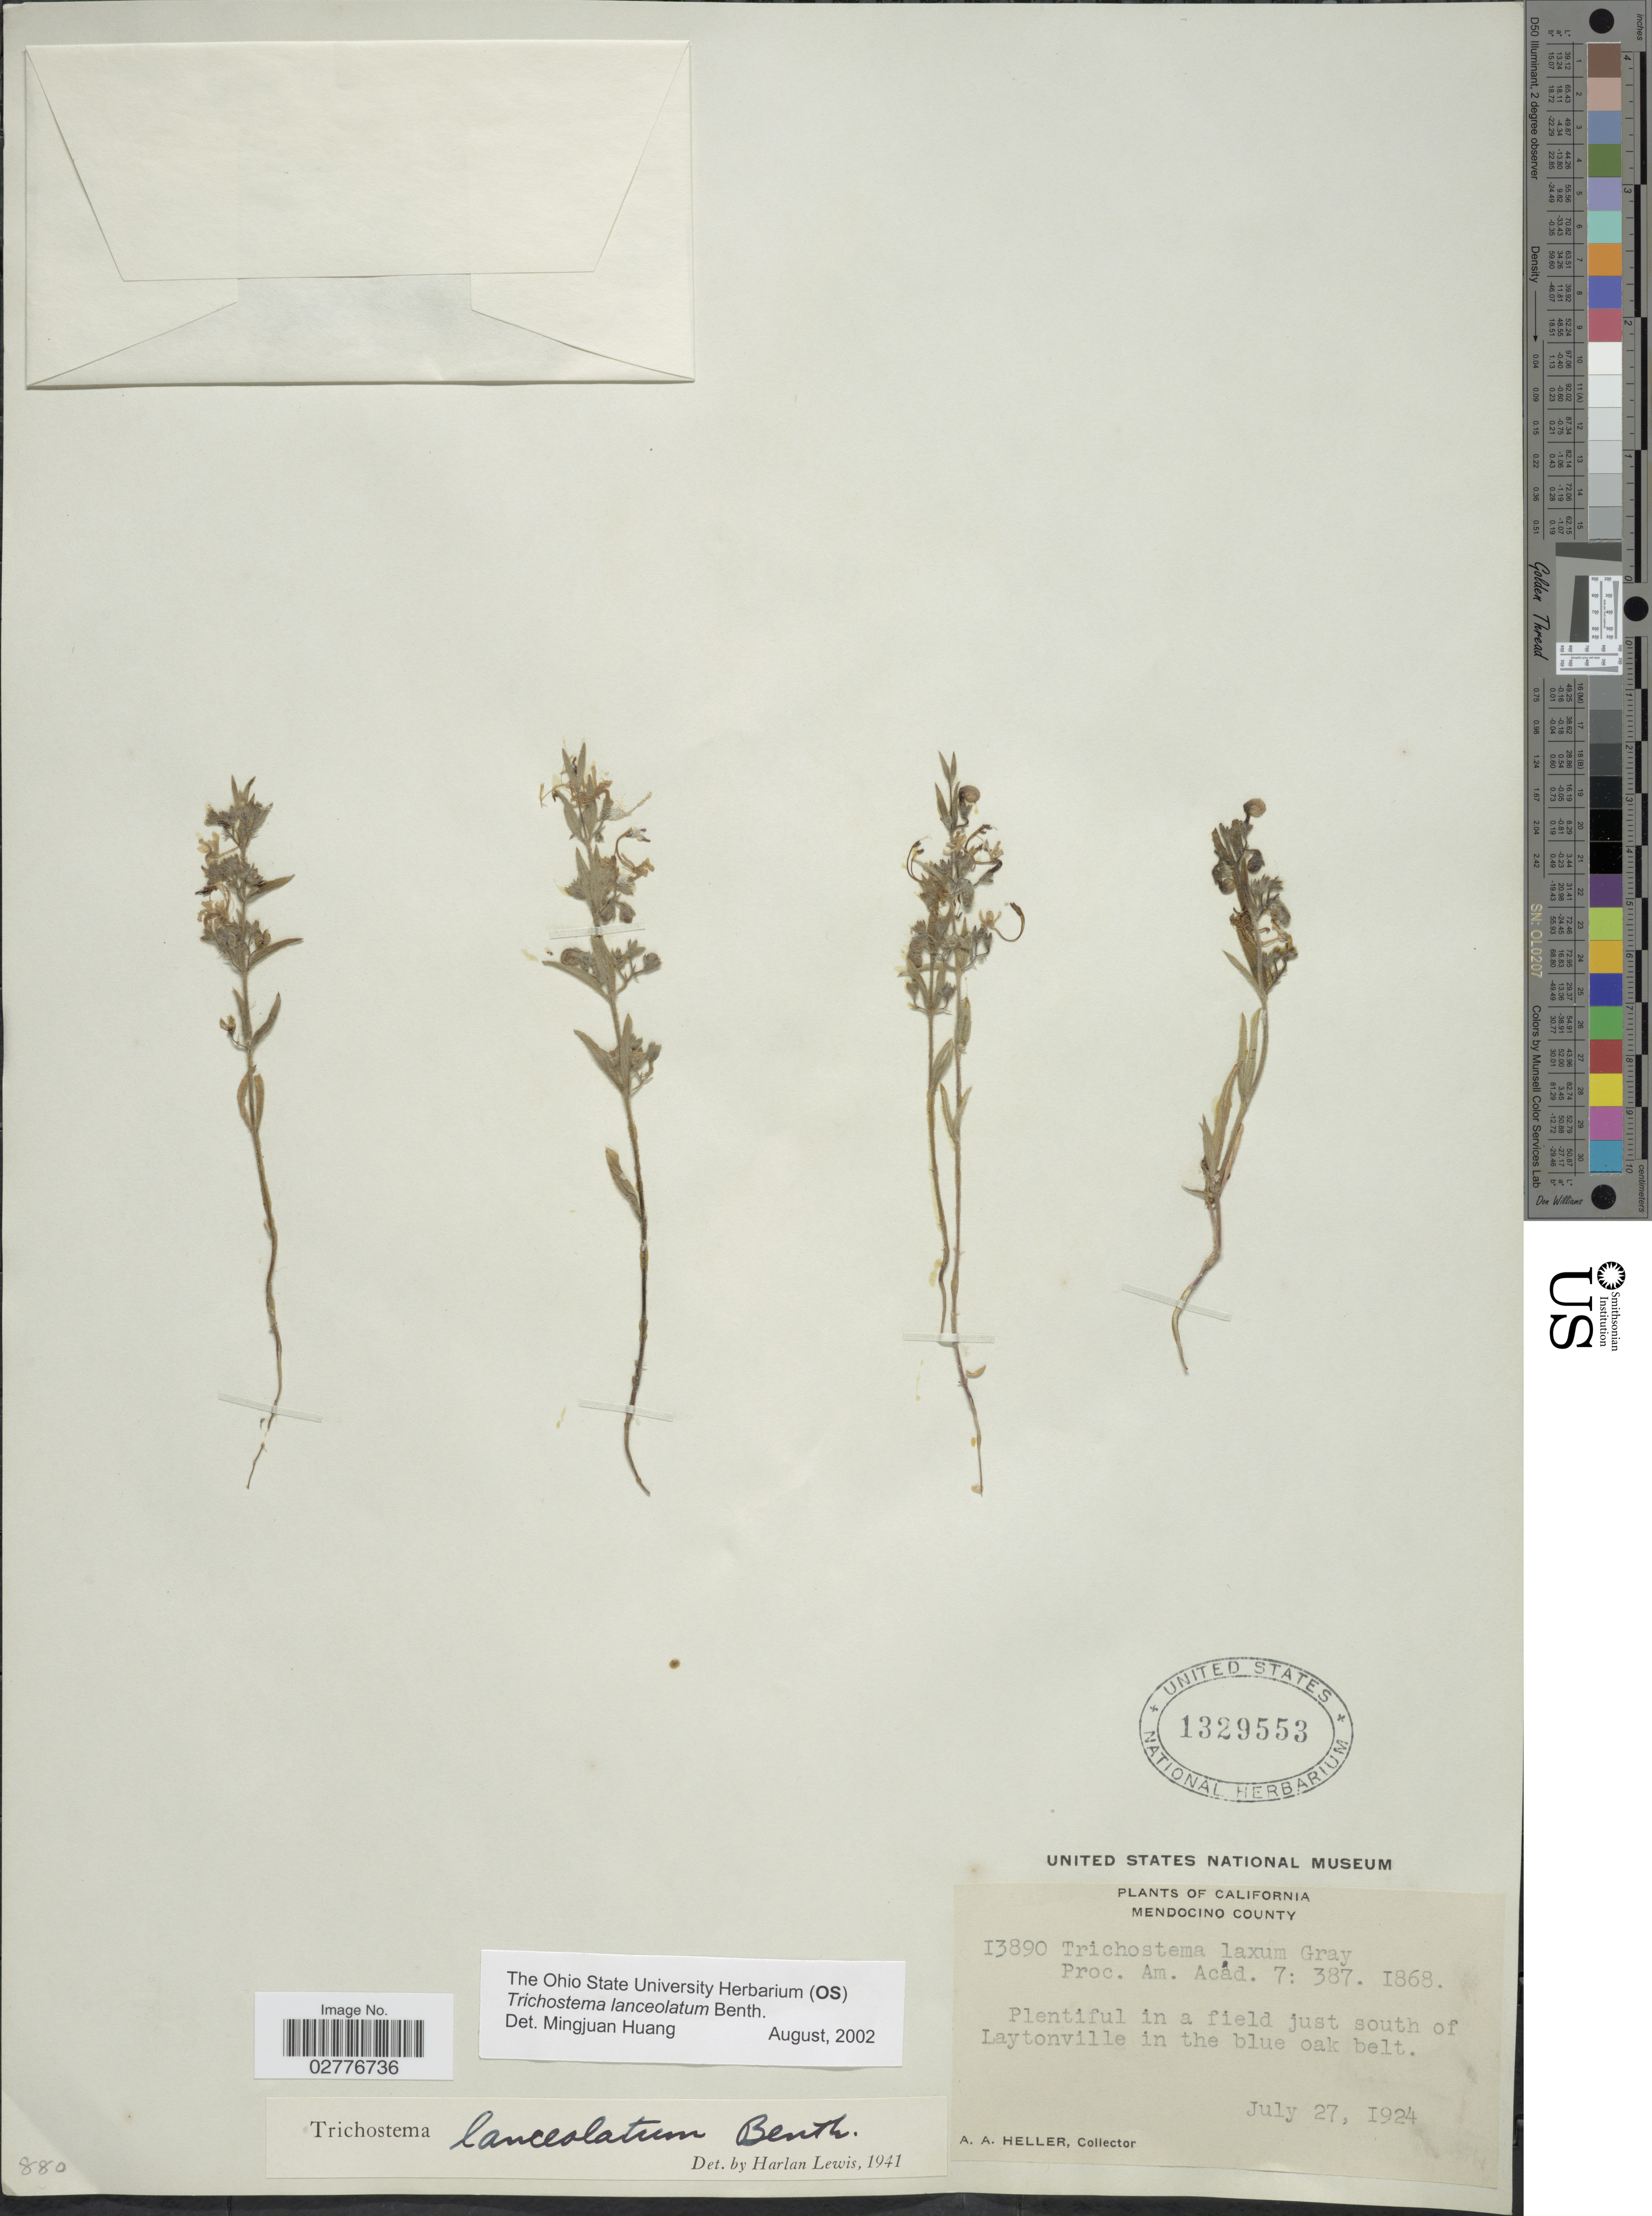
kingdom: Plantae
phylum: Tracheophyta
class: Magnoliopsida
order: Lamiales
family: Lamiaceae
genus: Trichostema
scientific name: Trichostema lanceolatum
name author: Benth.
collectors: A. A. Heller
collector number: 13890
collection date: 1924-07-27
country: United States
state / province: California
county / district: Mendocino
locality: Mendocino County. Plentiful in a field just south of Laytonville in the blue oak belt.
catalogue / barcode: US 1329553